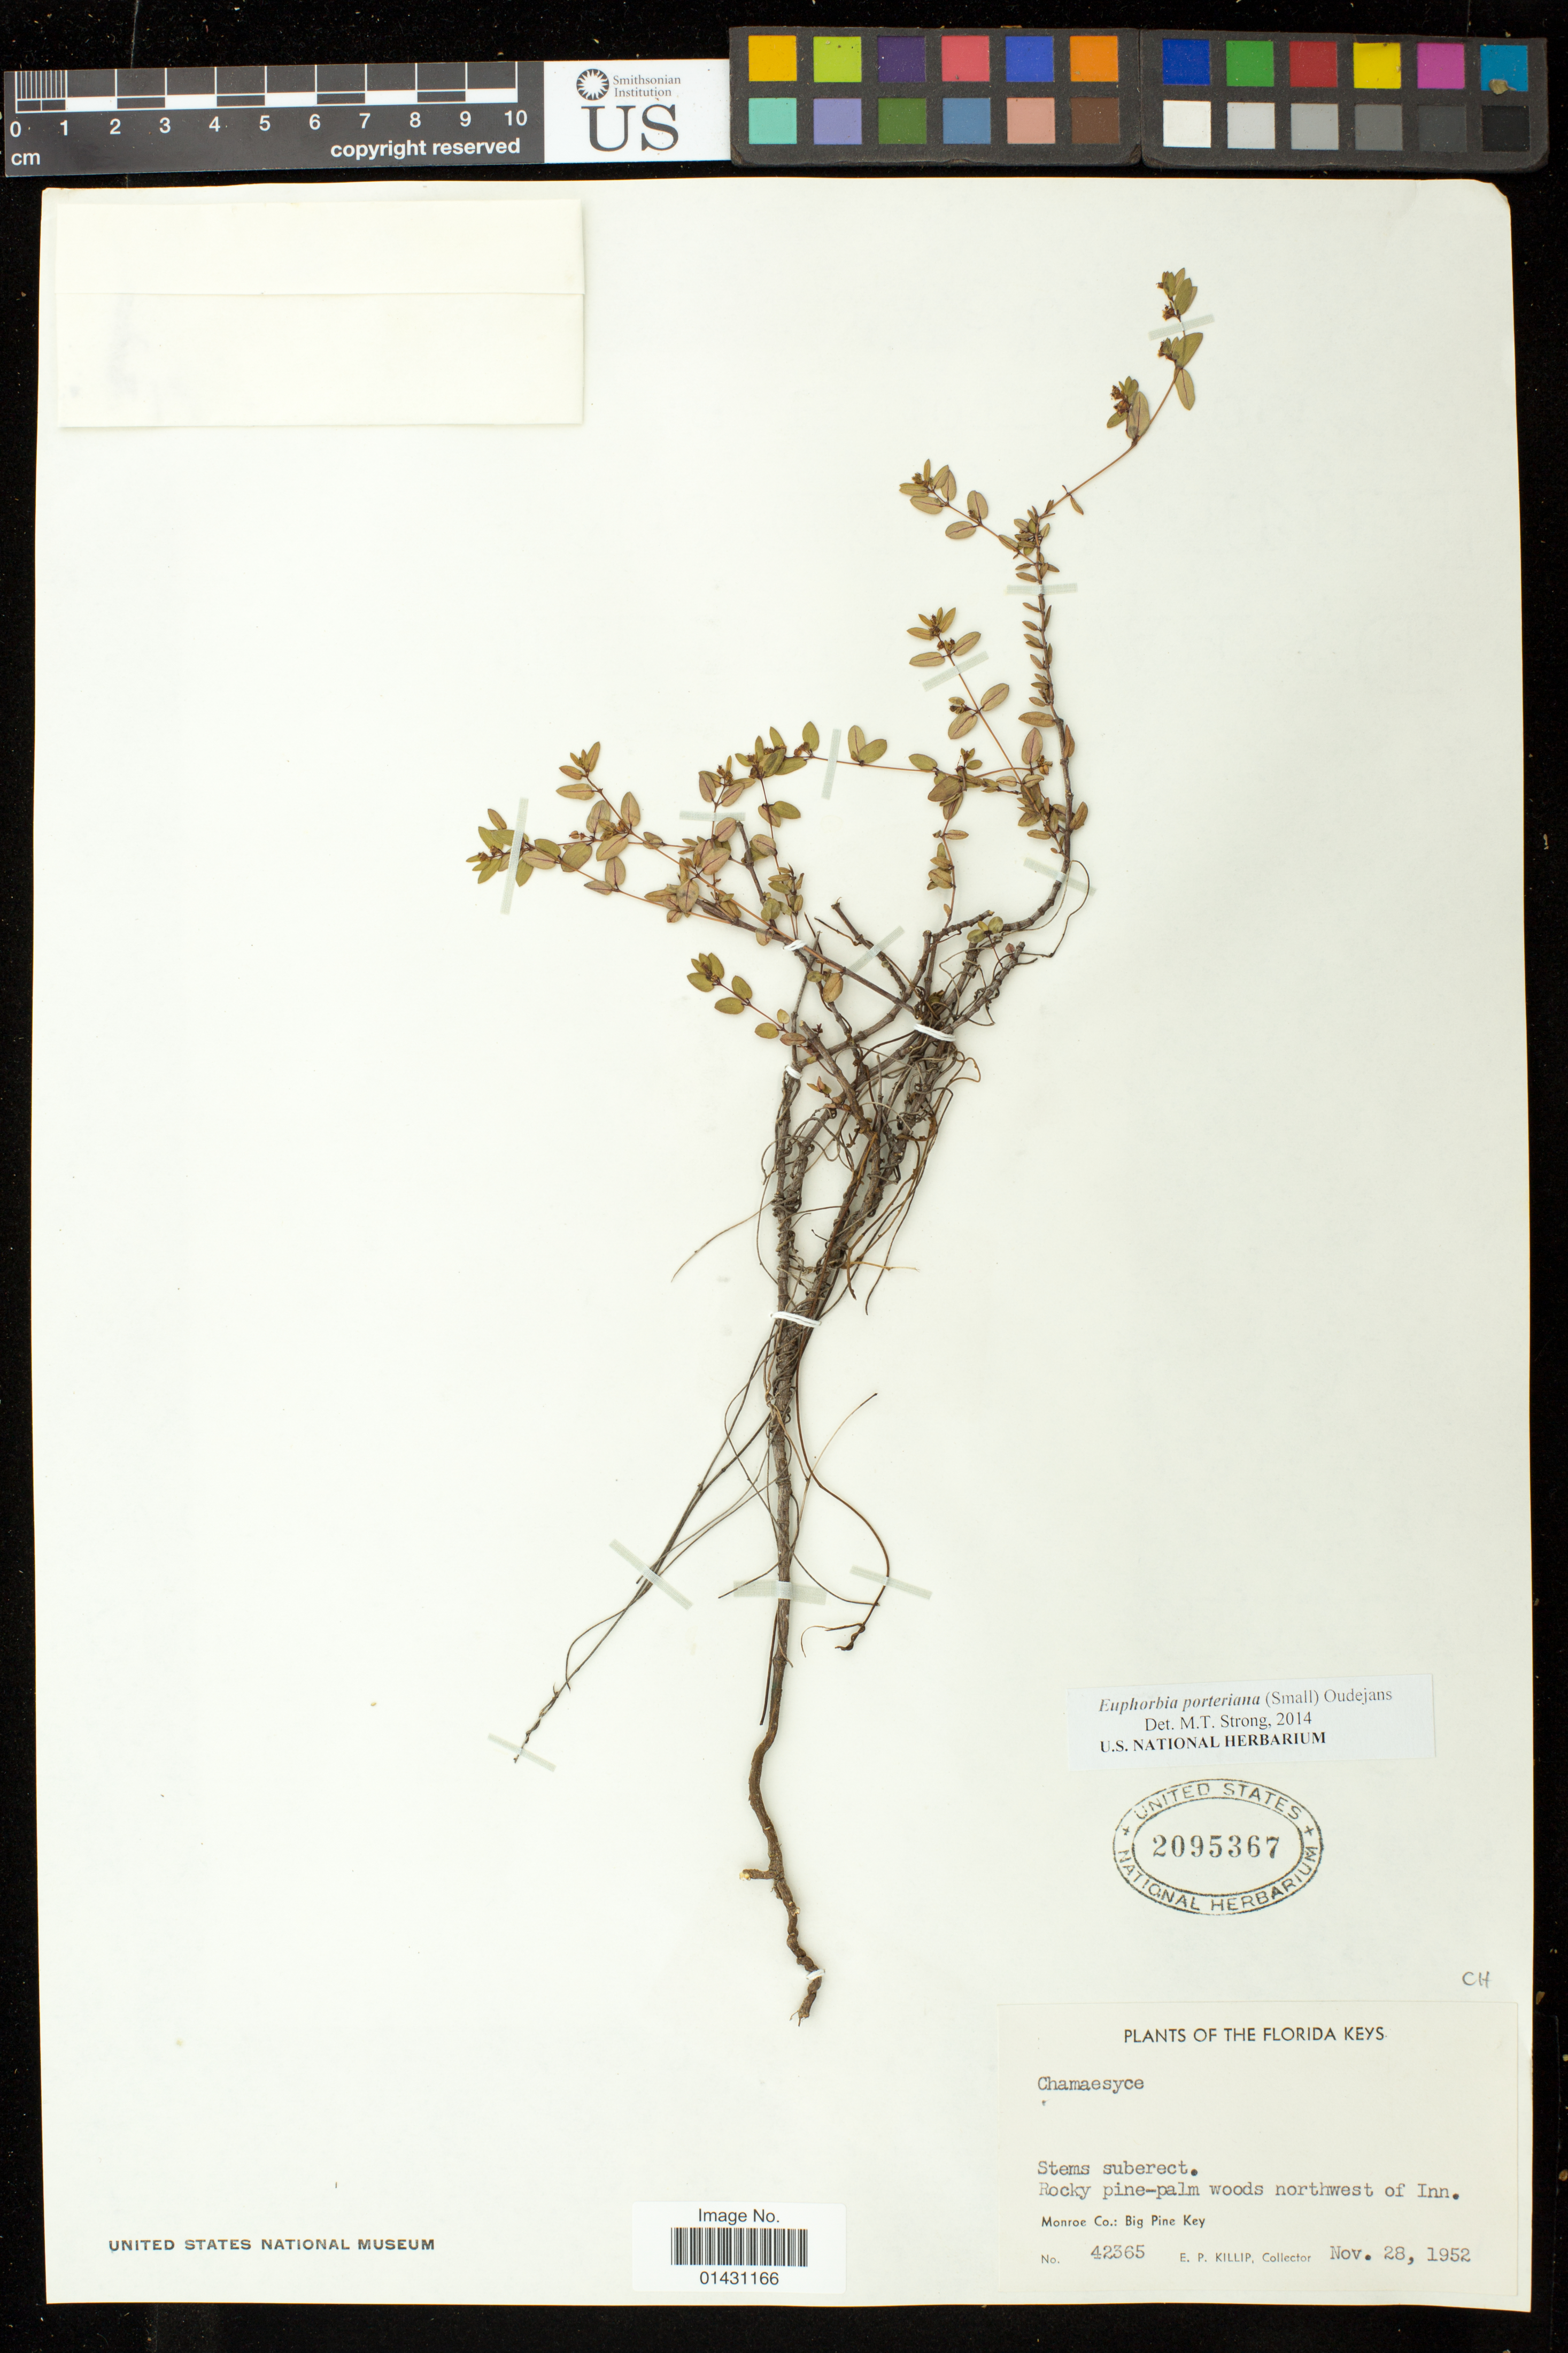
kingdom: Plantae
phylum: Tracheophyta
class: Magnoliopsida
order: Malpighiales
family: Euphorbiaceae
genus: Euphorbia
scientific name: Euphorbia porteriana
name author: (Small) Oudejans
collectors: E. P. Killip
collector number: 42365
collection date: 1952-11-28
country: United States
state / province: Florida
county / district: Monroe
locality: Big Pine Key. Northwest of Inn.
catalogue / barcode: US 2095367